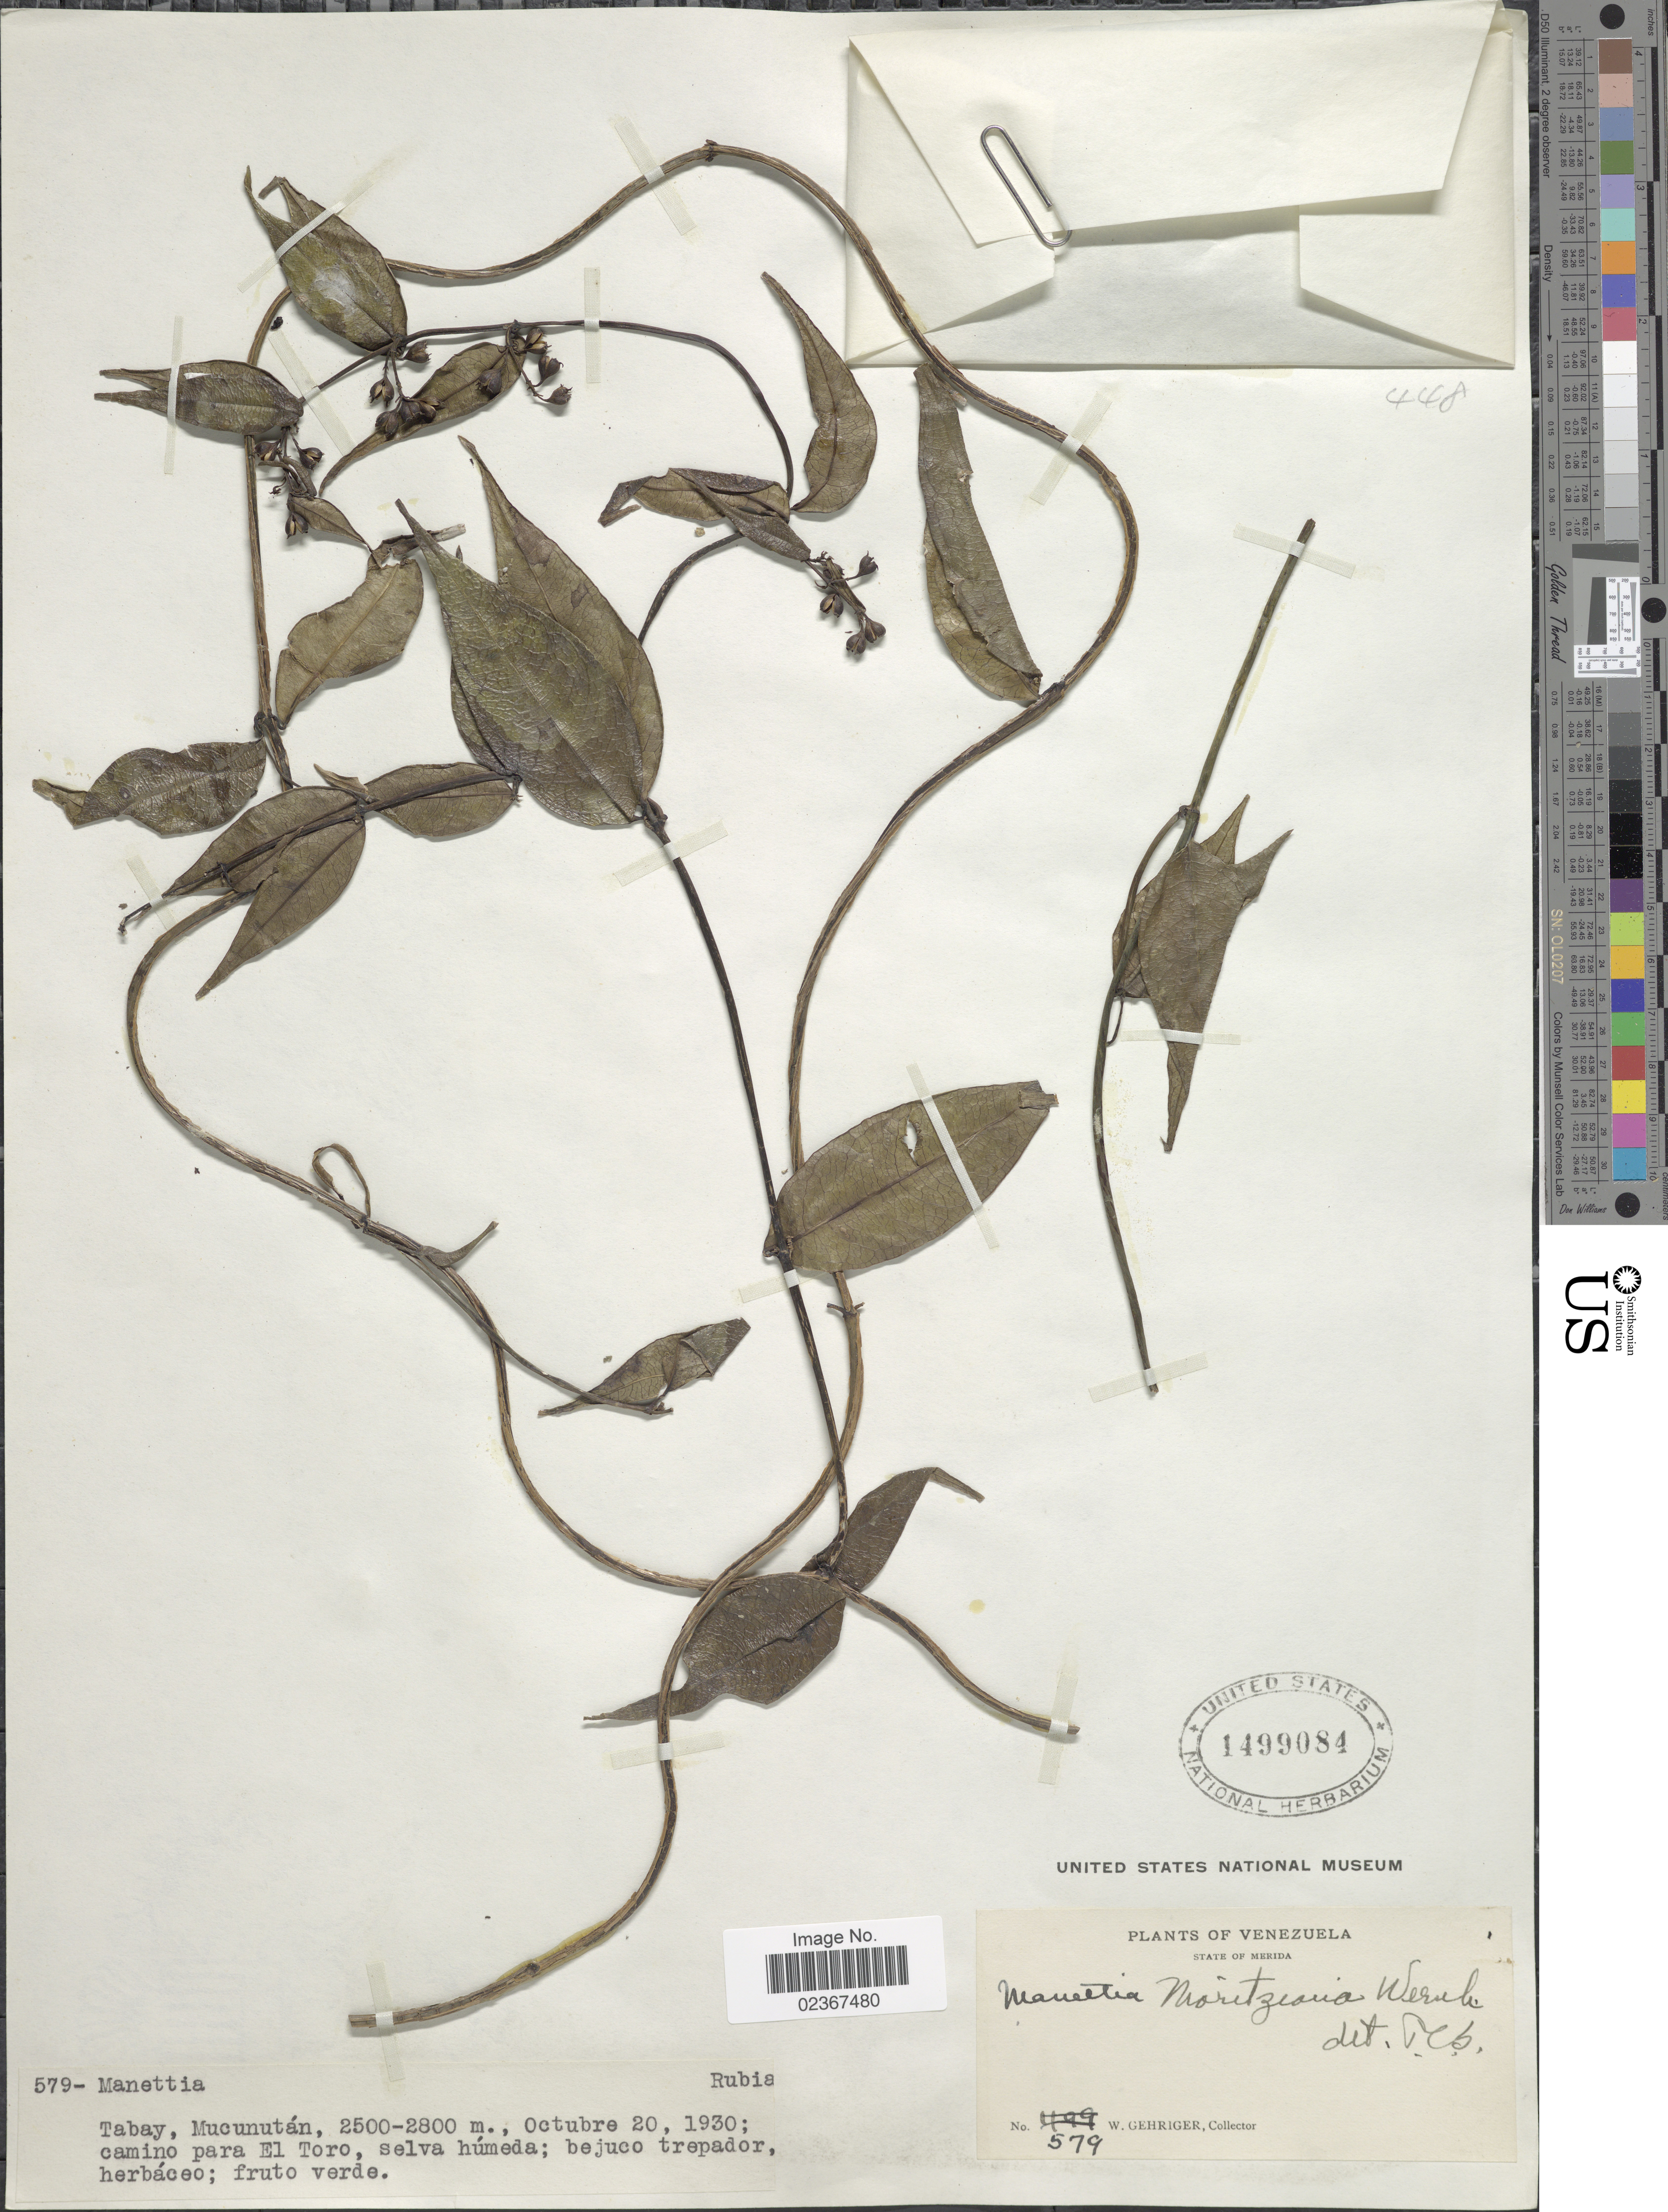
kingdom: Plantae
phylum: Tracheophyta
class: Magnoliopsida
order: Gentianales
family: Rubiaceae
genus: Manettia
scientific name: Manettia moritziana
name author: (K. Schum.) Wernham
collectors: W. Gehriger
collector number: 579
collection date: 1930-10-20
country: Venezuela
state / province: Mérida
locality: Tabay, Mucunutan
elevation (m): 2500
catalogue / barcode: US 1499084